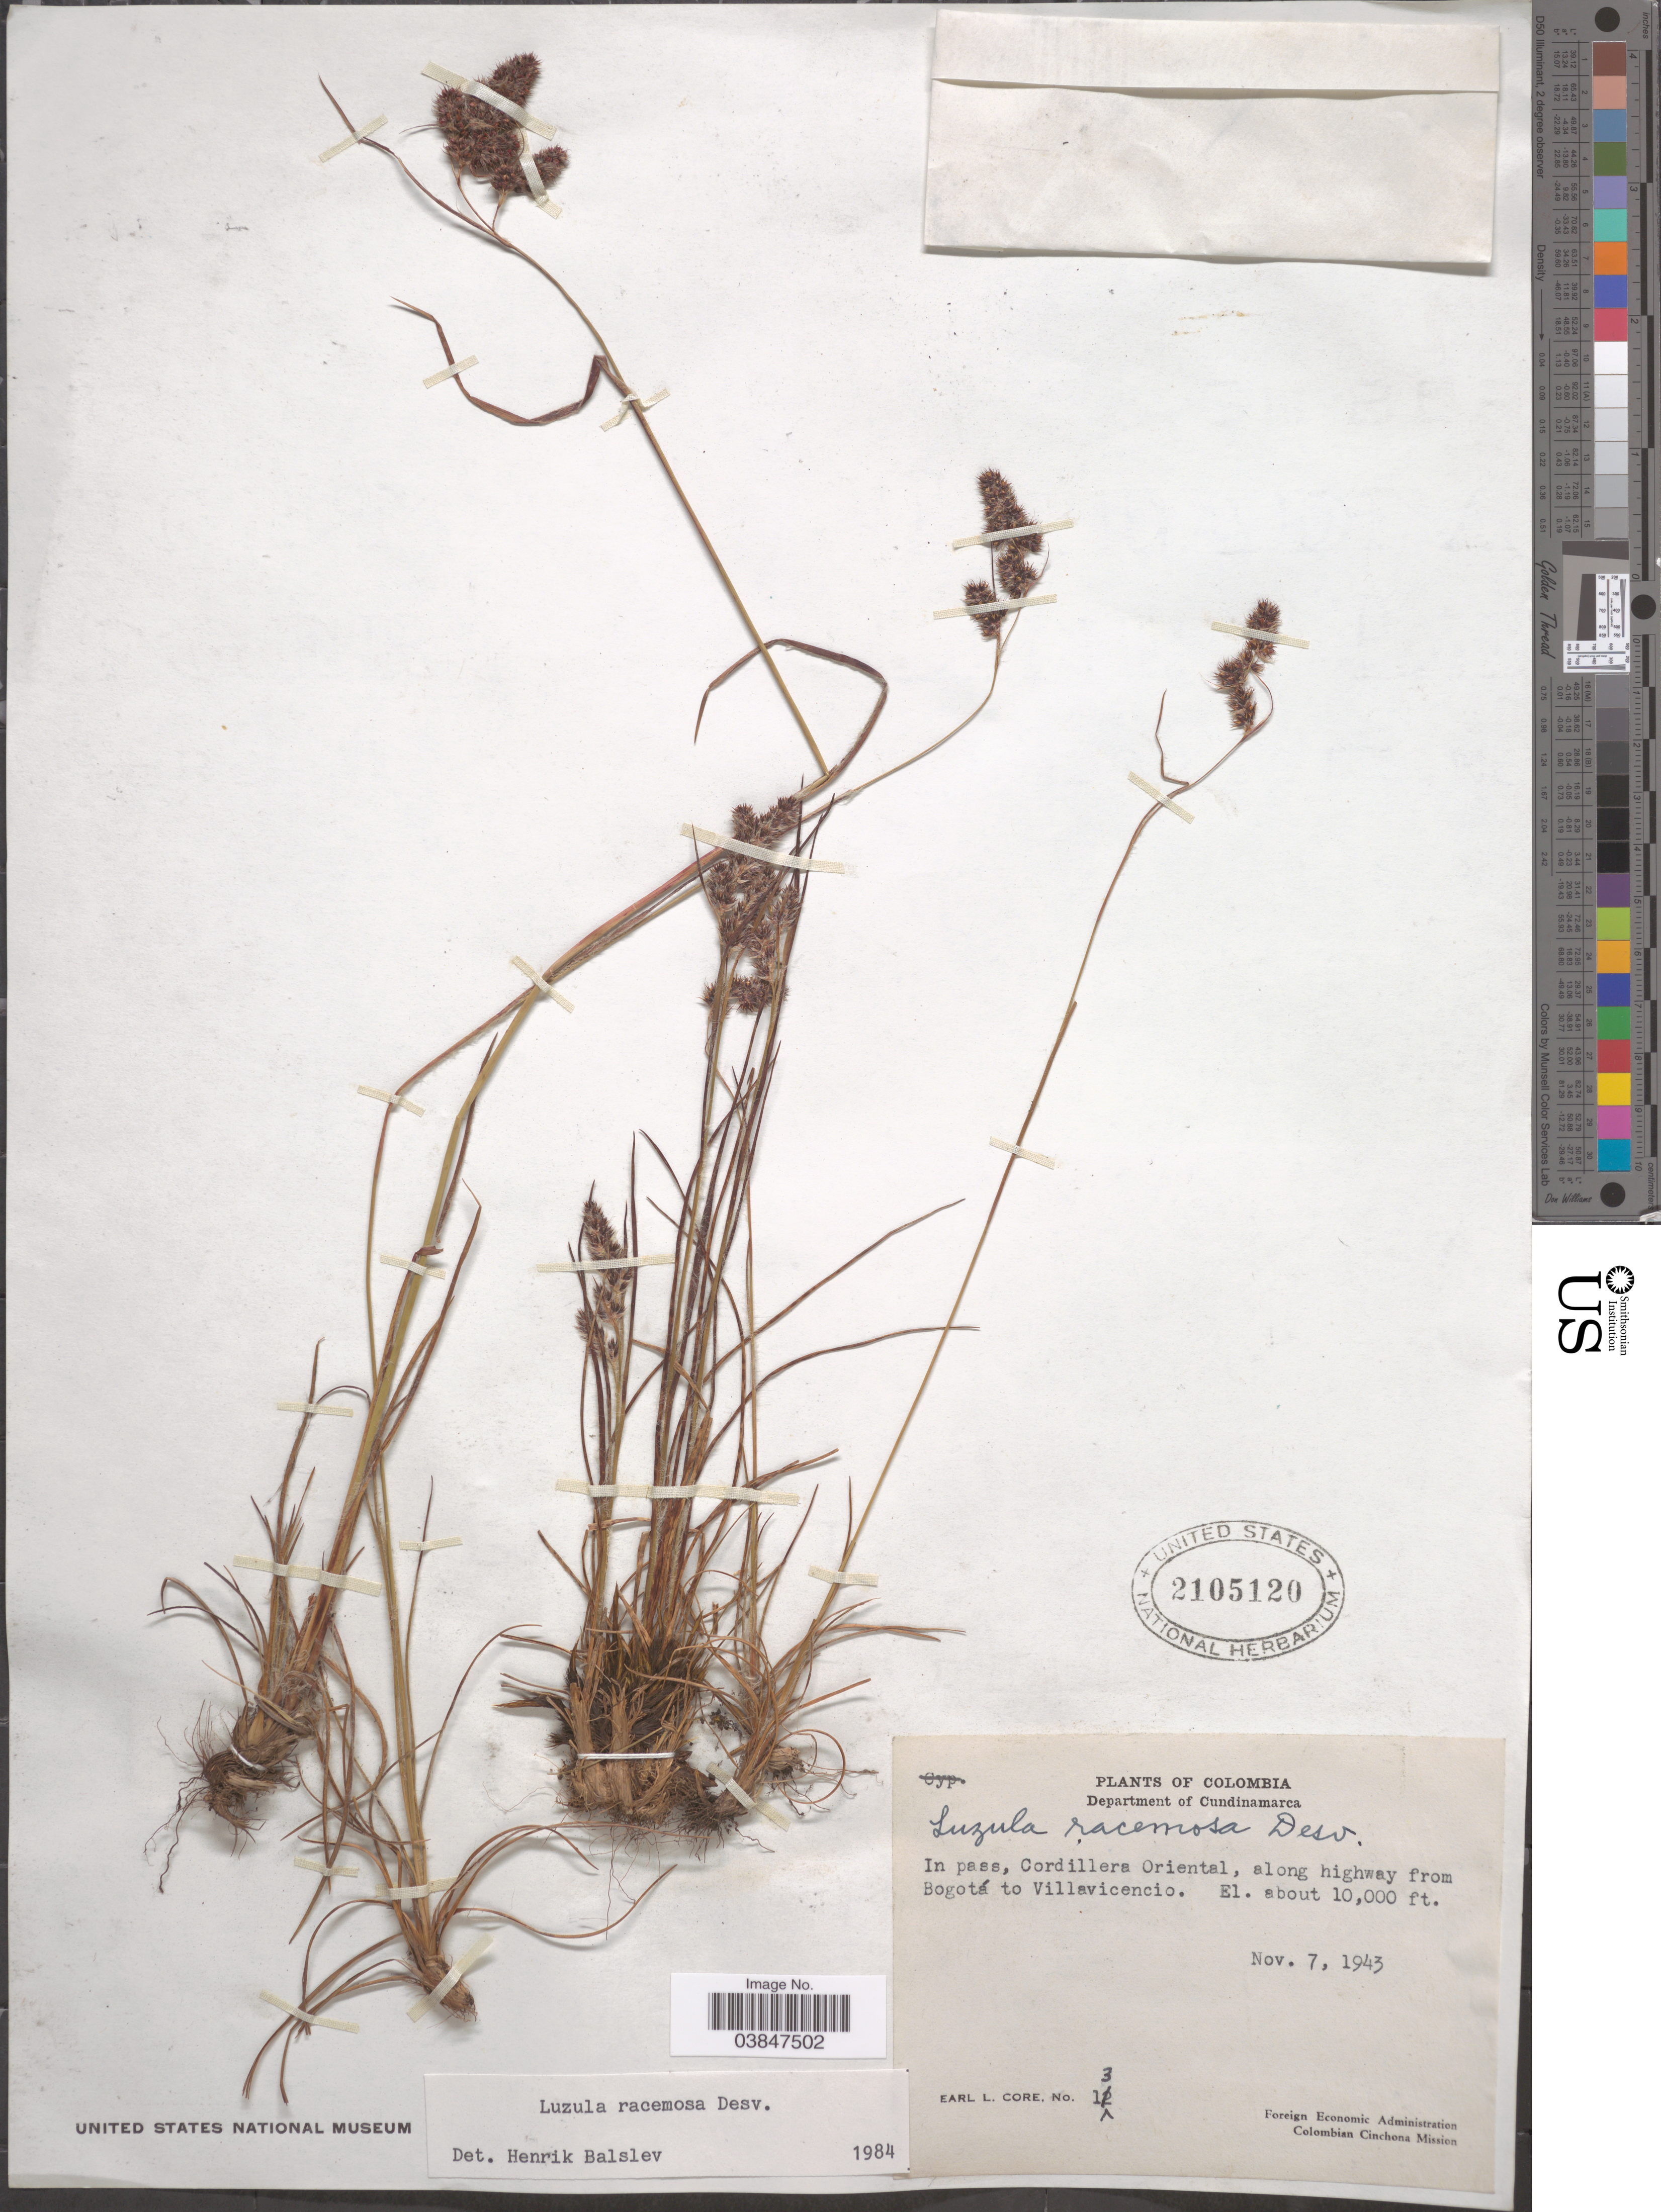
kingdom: Plantae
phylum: Tracheophyta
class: Liliopsida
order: Poales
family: Juncaceae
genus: Luzula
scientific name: Luzula racemosa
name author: Desv.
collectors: E. L. Core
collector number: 13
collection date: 1943-11-07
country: Colombia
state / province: Cundinamarca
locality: Department of Cundinamarca. In pass, Cordillera Oriental, along highway from Bogotá to Villavicencio.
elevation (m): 3048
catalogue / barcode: US 2105120